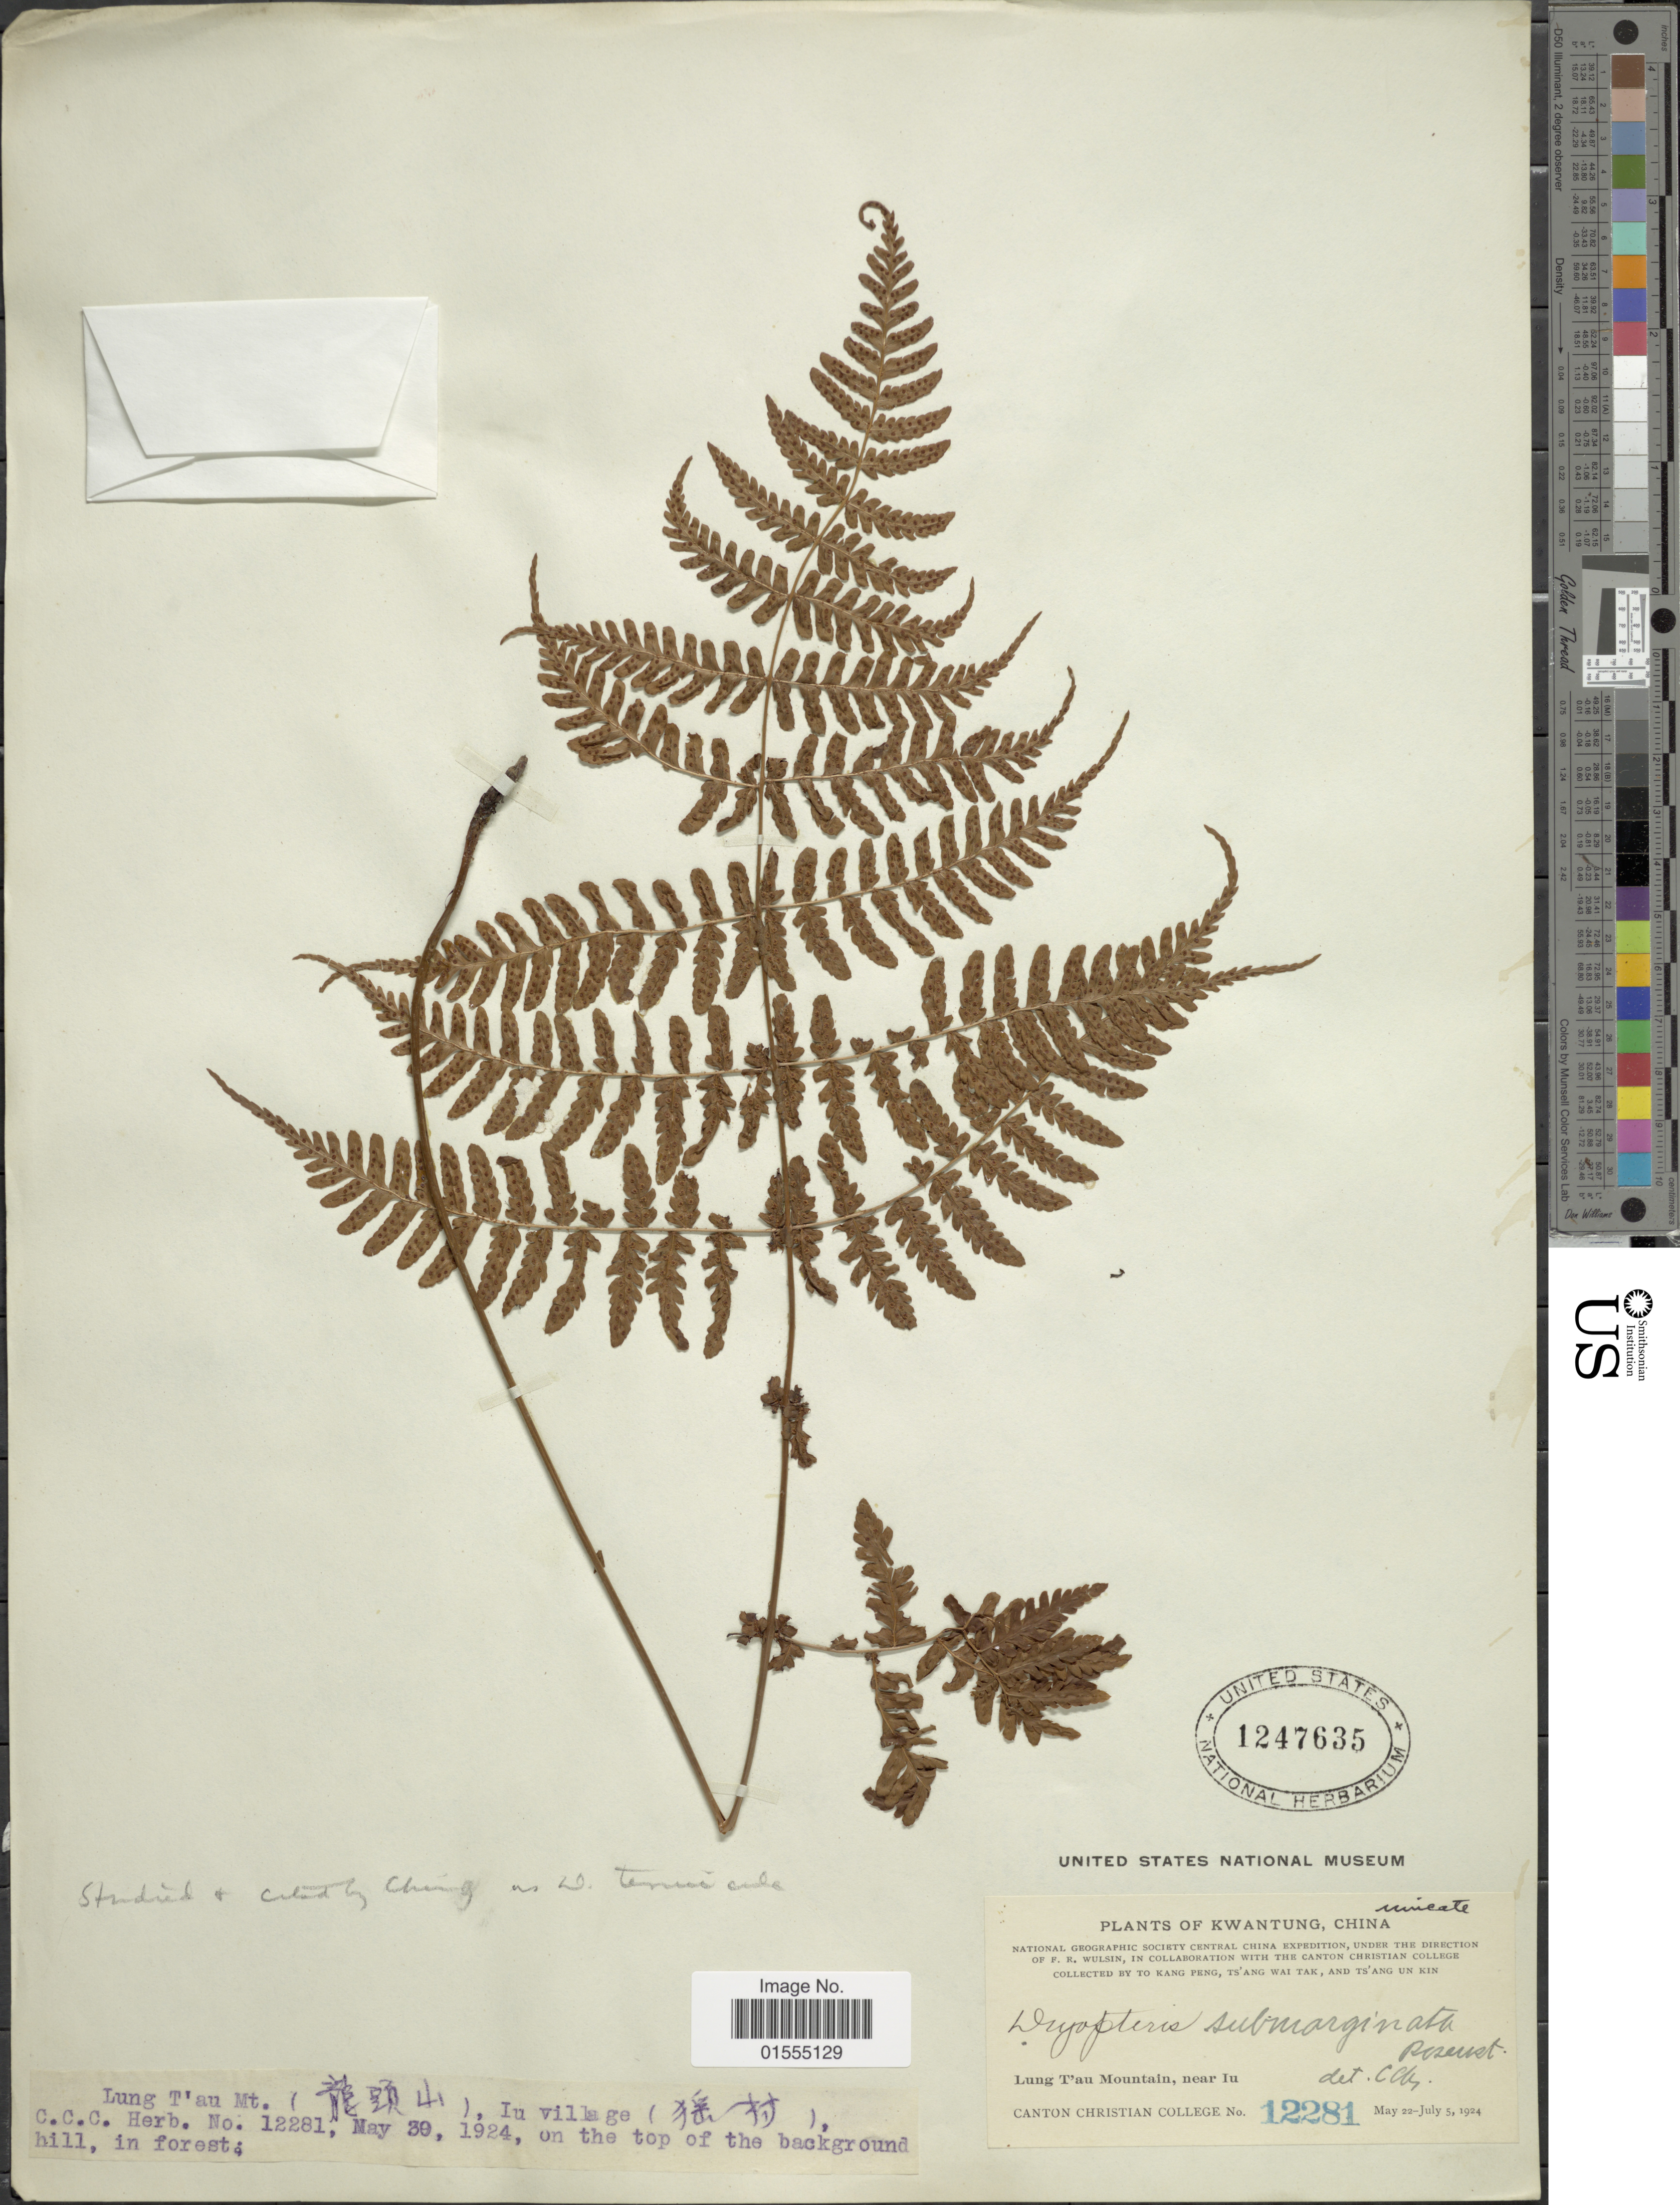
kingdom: Plantae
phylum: Tracheophyta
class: Polypodiopsida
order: Polypodiales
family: Dryopteridaceae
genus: Dryopteris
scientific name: Dryopteris tenuicula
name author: C.G. Matthew & Christ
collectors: Canton Christian College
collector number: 12281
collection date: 1924-05-22/1924-07-05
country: China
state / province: Guangdong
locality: Kwangtung, Lung T'au Mountain, near Iu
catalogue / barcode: US 1247635